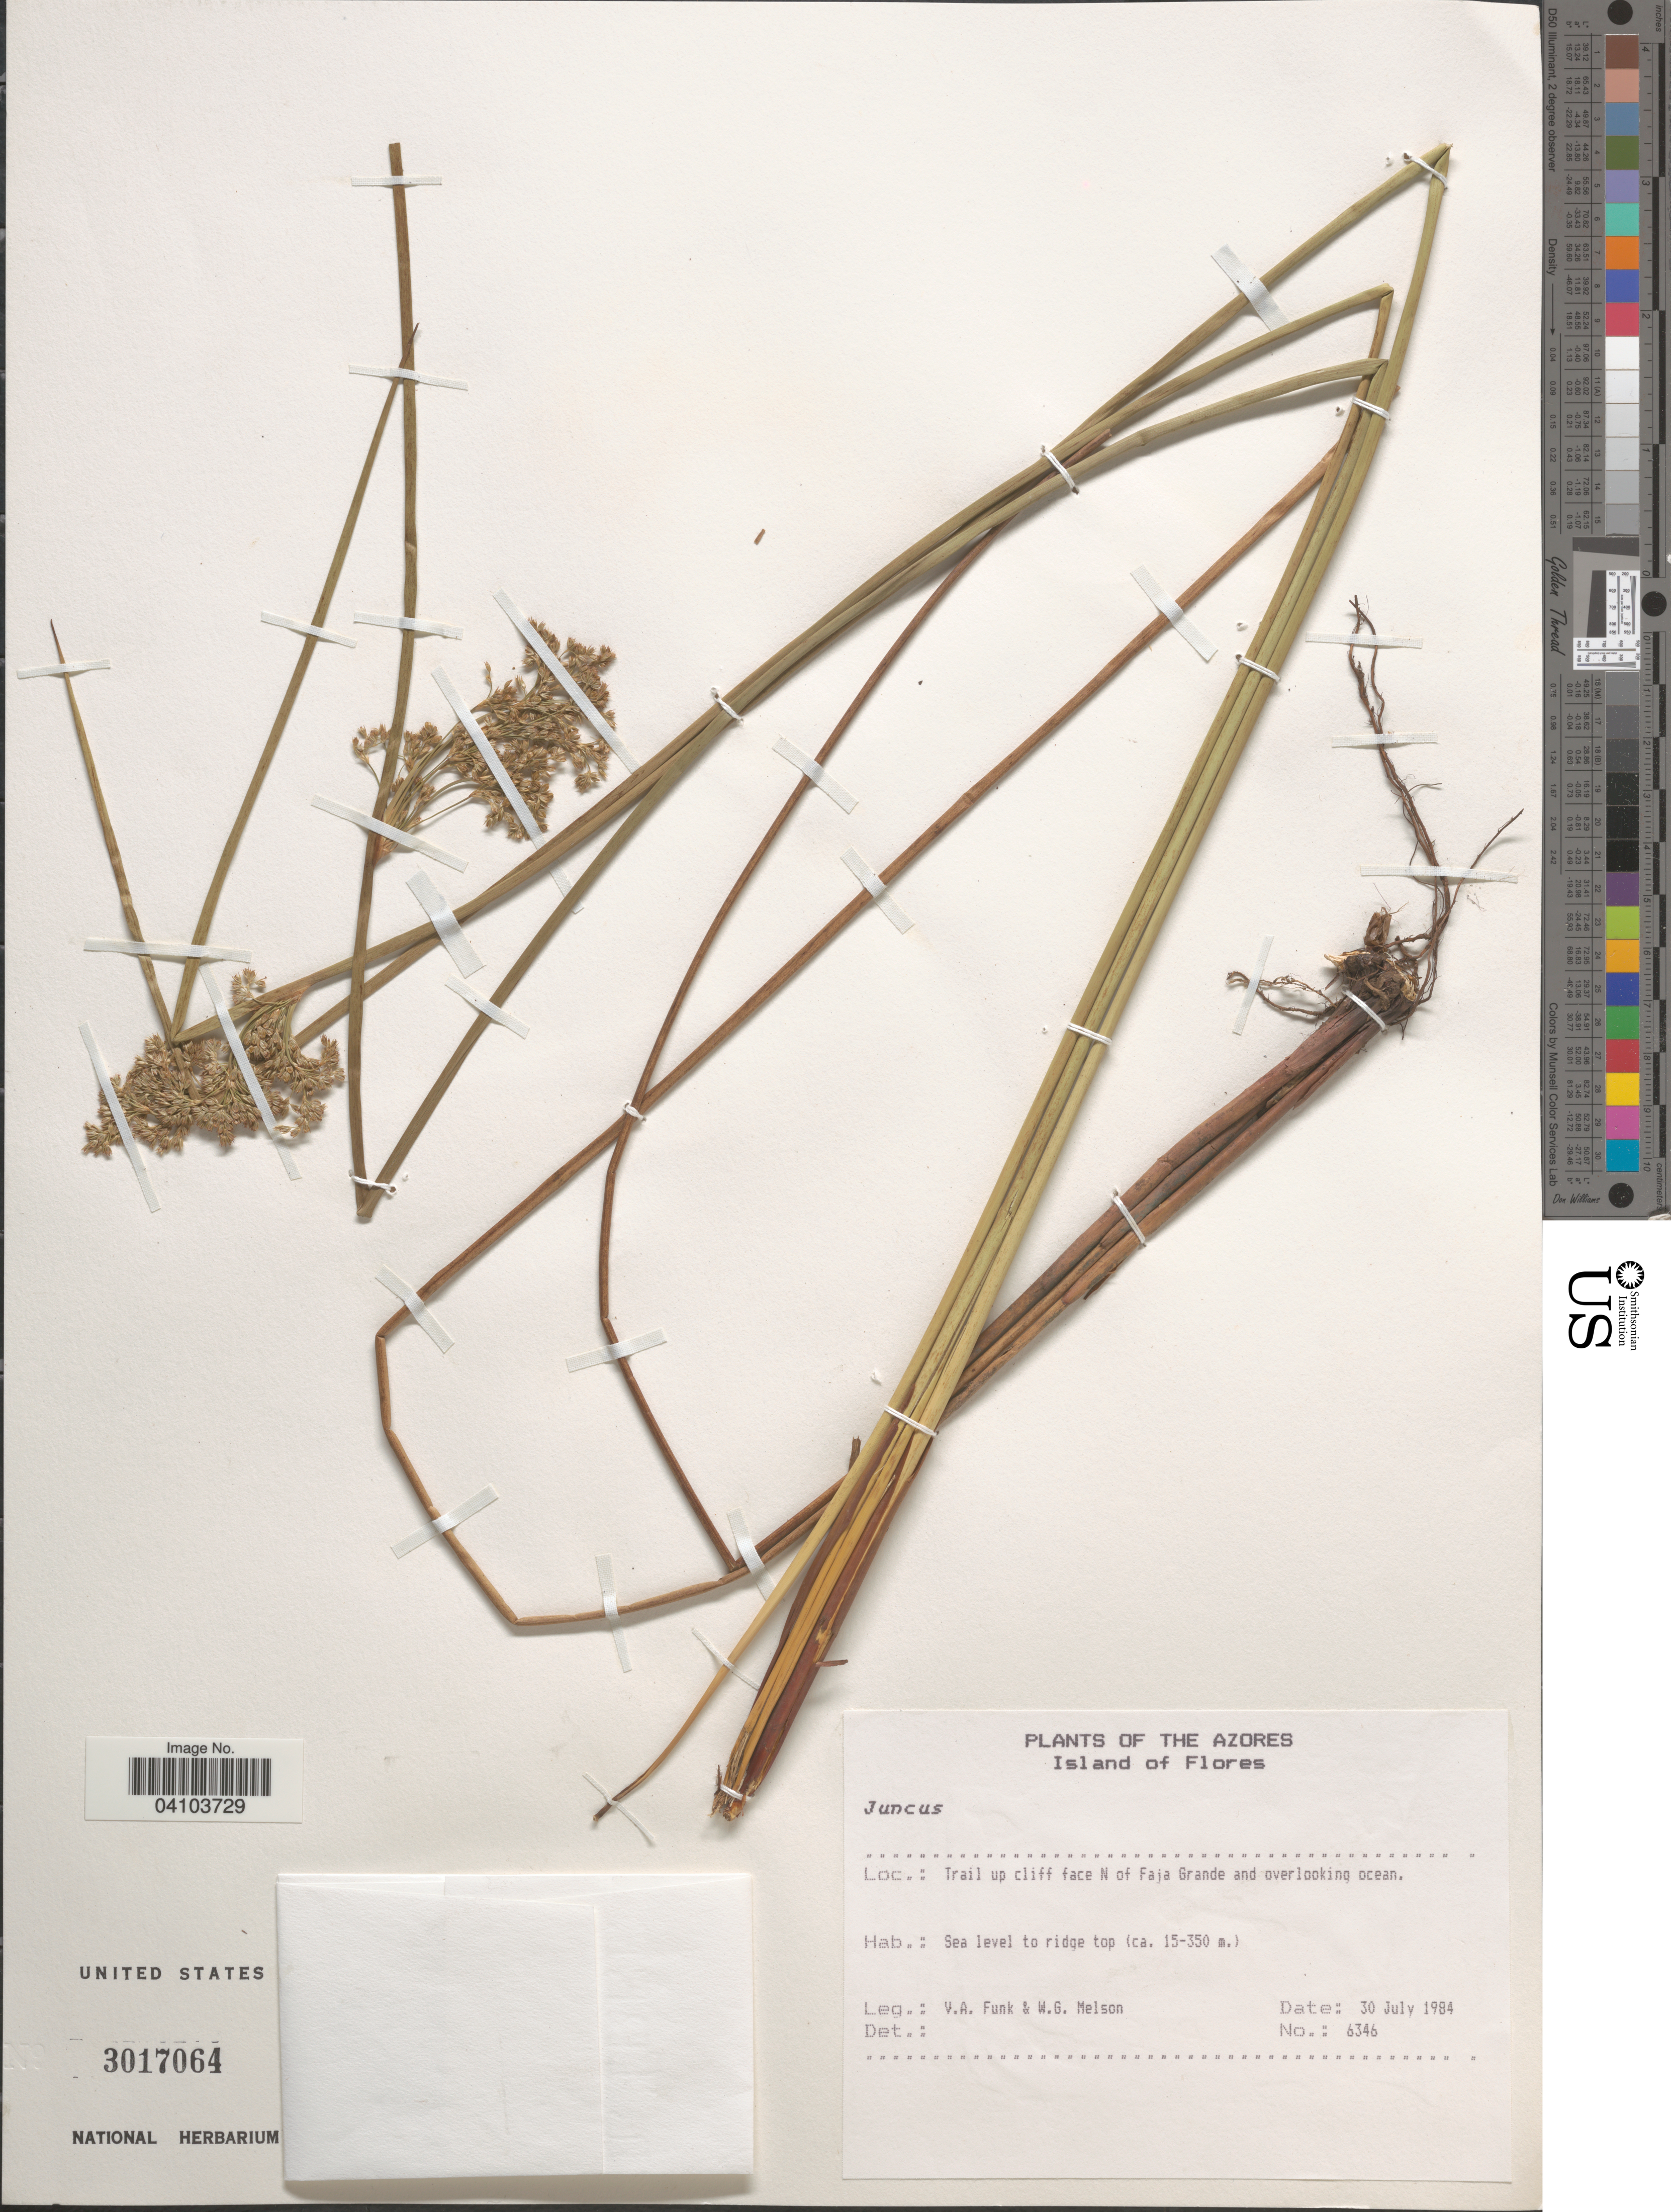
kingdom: Plantae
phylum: Tracheophyta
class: Liliopsida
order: Poales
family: Juncaceae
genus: Juncus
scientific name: Juncus sp.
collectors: V. Funk & W. Melson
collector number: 6346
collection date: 1984-07-30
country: Portugal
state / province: Azores (Aut. Reg.)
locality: Island of Flores. Trail up cliff face N of Faja Grande and overlooking ocean.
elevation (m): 0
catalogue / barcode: US 3017064